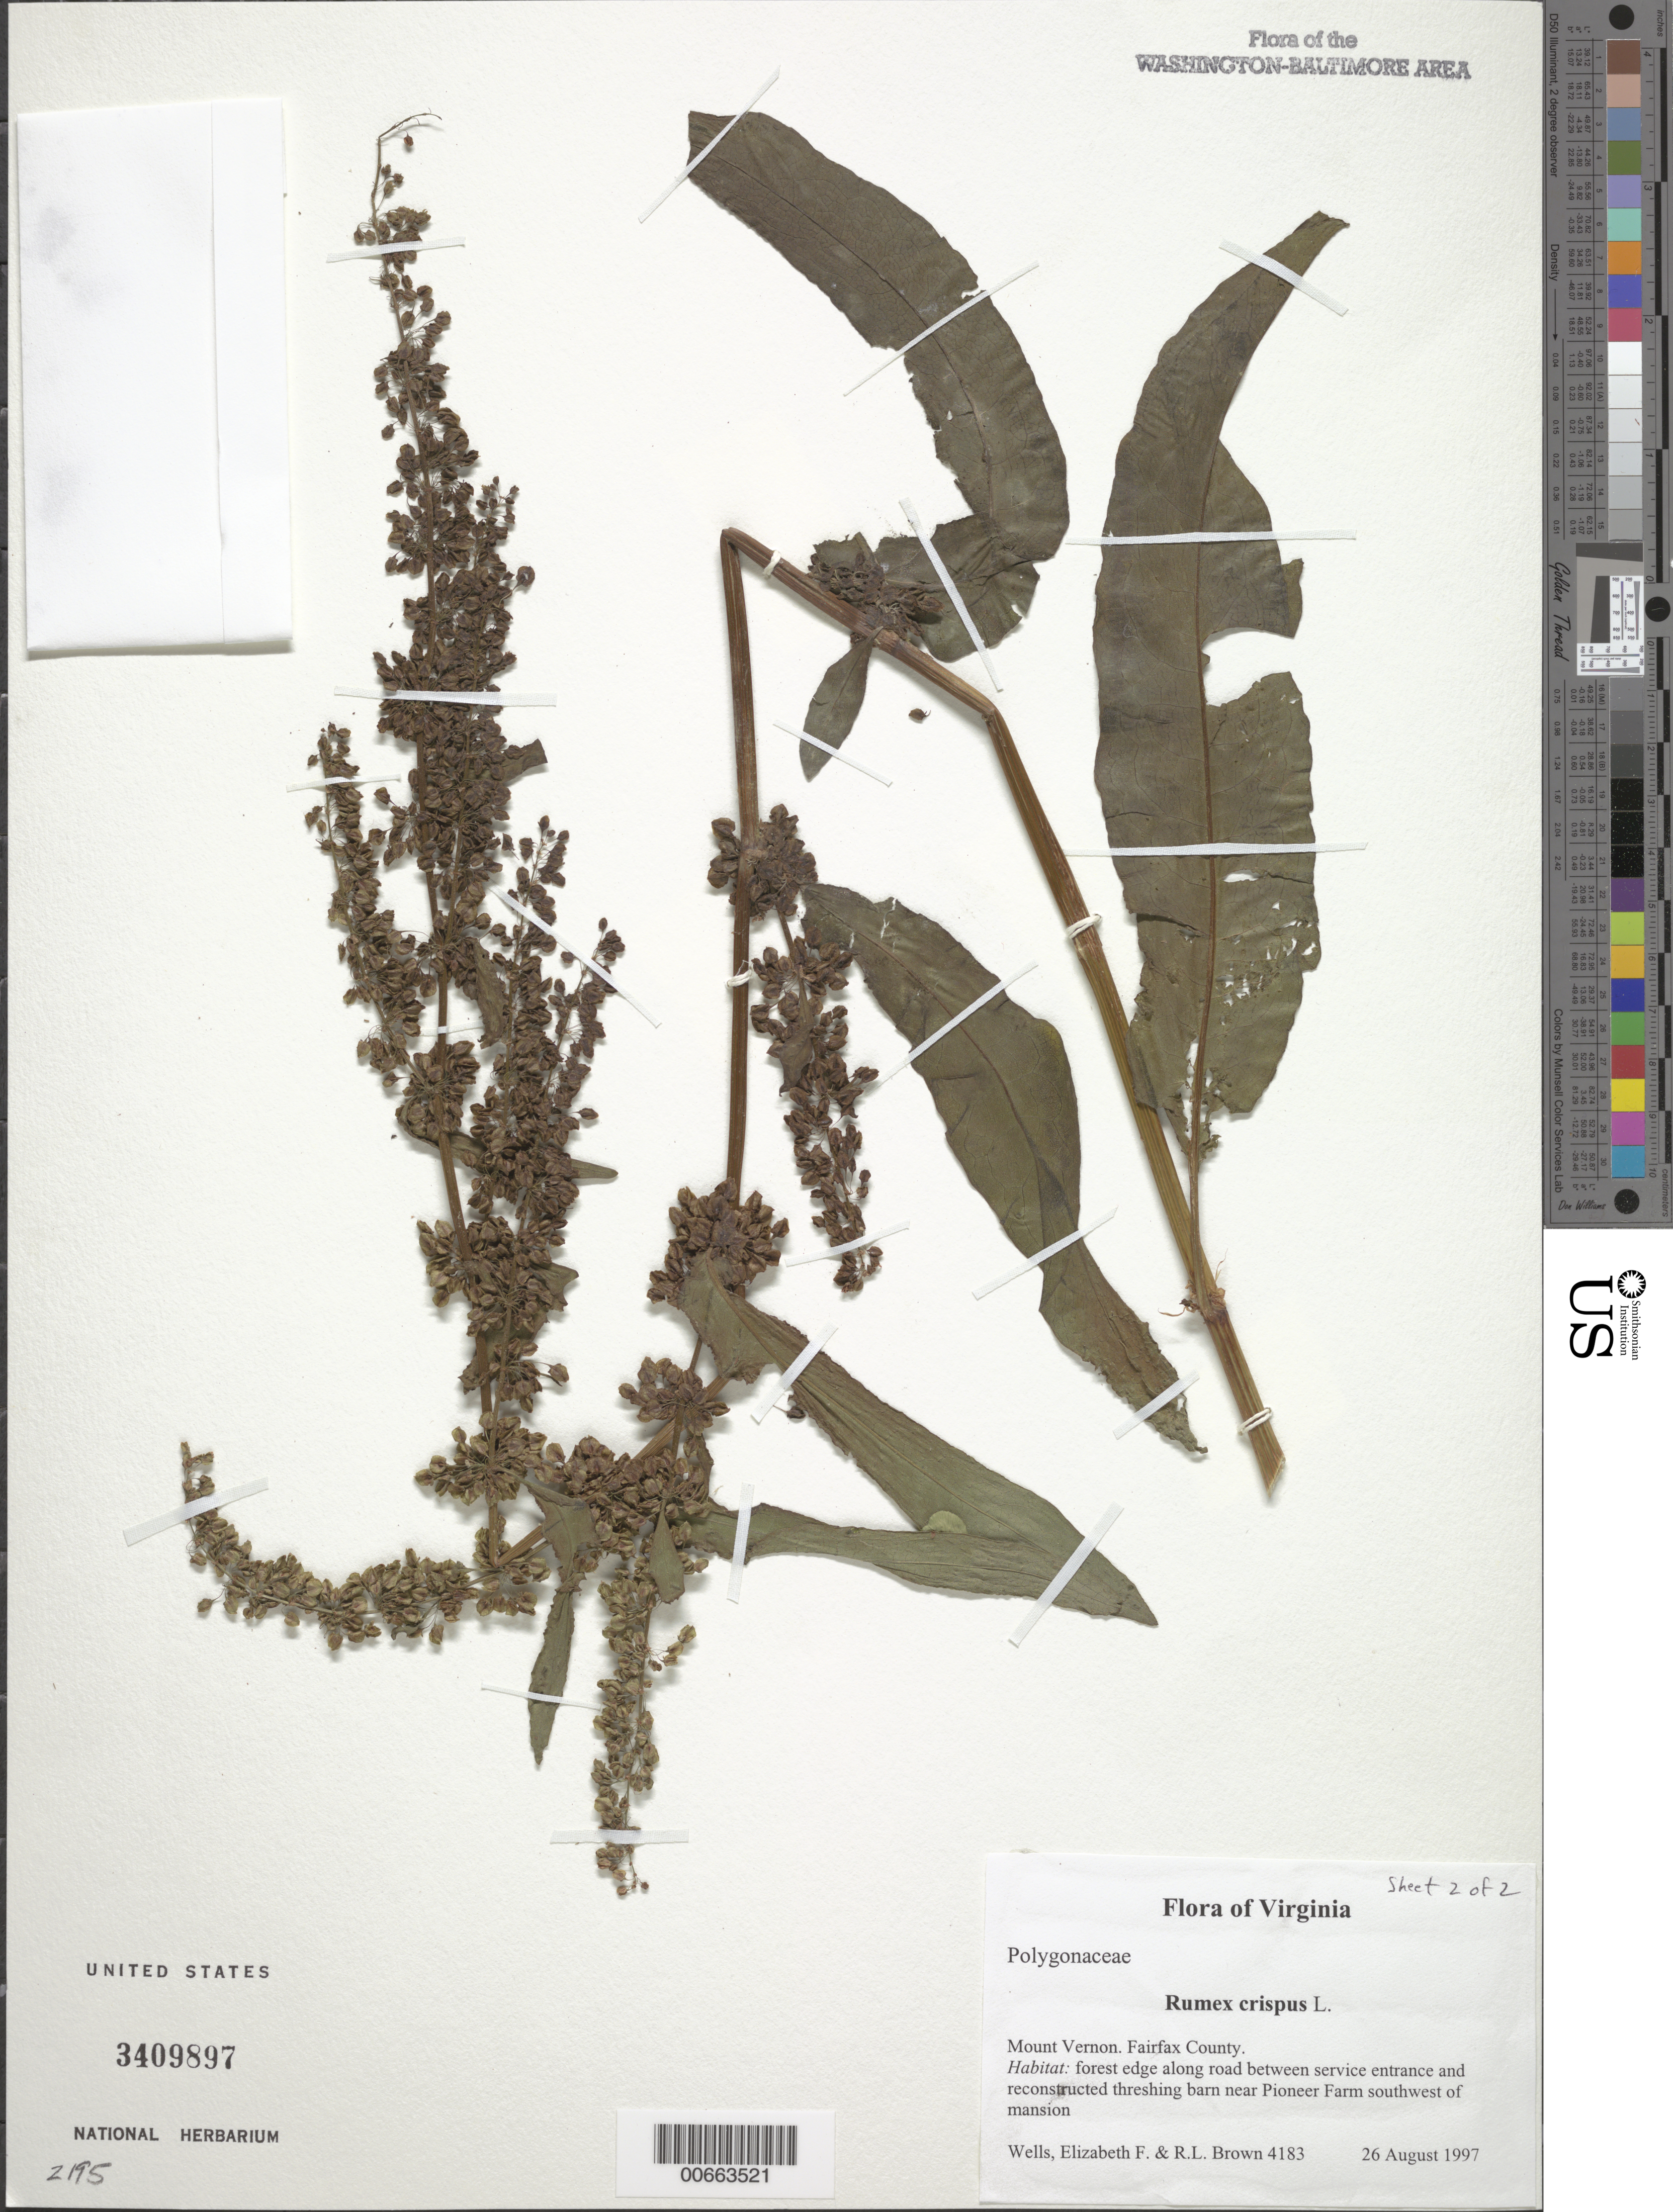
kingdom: Plantae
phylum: Tracheophyta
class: Magnoliopsida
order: Caryophyllales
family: Polygonaceae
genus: Rumex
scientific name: Rumex crispus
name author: L.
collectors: E. F. Wells & R. L. Brown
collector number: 4183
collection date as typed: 26 Aug 1997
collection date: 1997-08-26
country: United States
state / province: Virginia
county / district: Fairfax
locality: Mount Vernon. Between service entrance and reconstructed threshing barn near Pioneer Farm southwest of mansion.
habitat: Forest edge along road.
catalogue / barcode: US 3409897